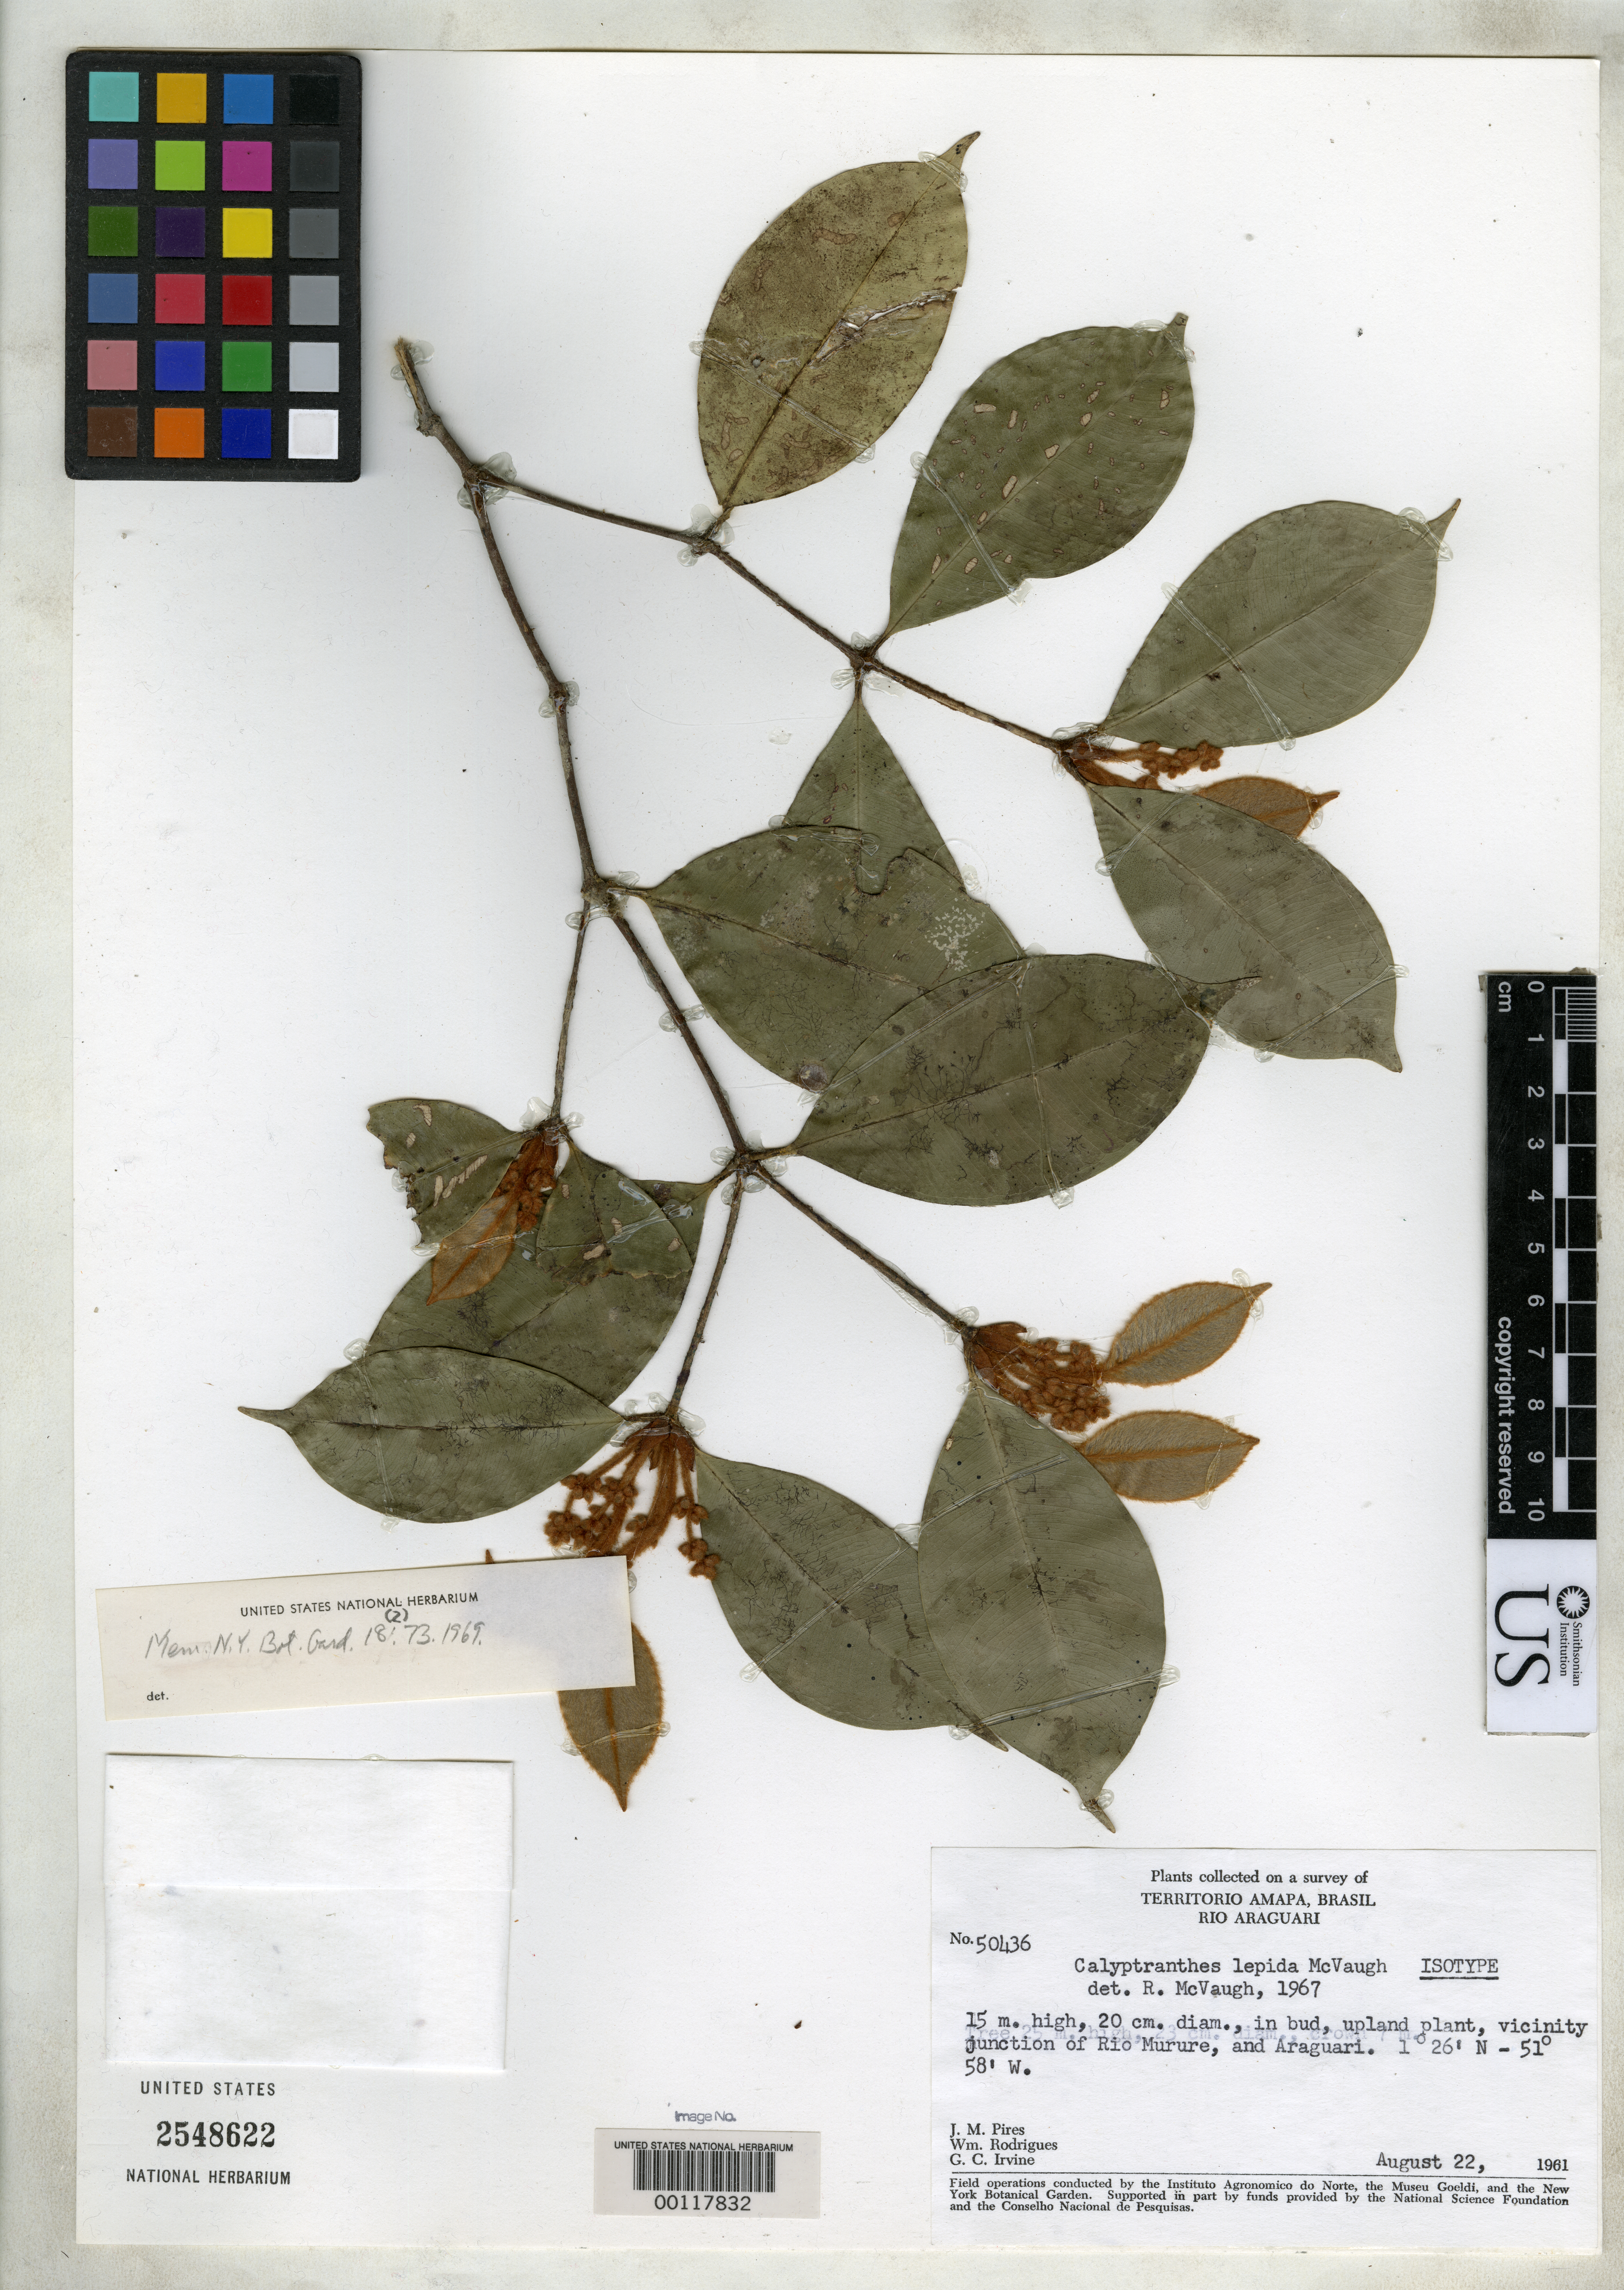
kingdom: Plantae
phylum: Tracheophyta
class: Magnoliopsida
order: Myrtales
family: Myrtaceae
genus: Calyptranthes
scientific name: Calyptranthes lepida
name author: McVaugh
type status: Isotype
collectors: J. M. Pires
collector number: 50436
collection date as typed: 22 Aug 1961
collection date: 1961-08-22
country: Brazil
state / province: Amapá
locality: Junction of Rio Murure and Rio Araguari.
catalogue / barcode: US 2548622